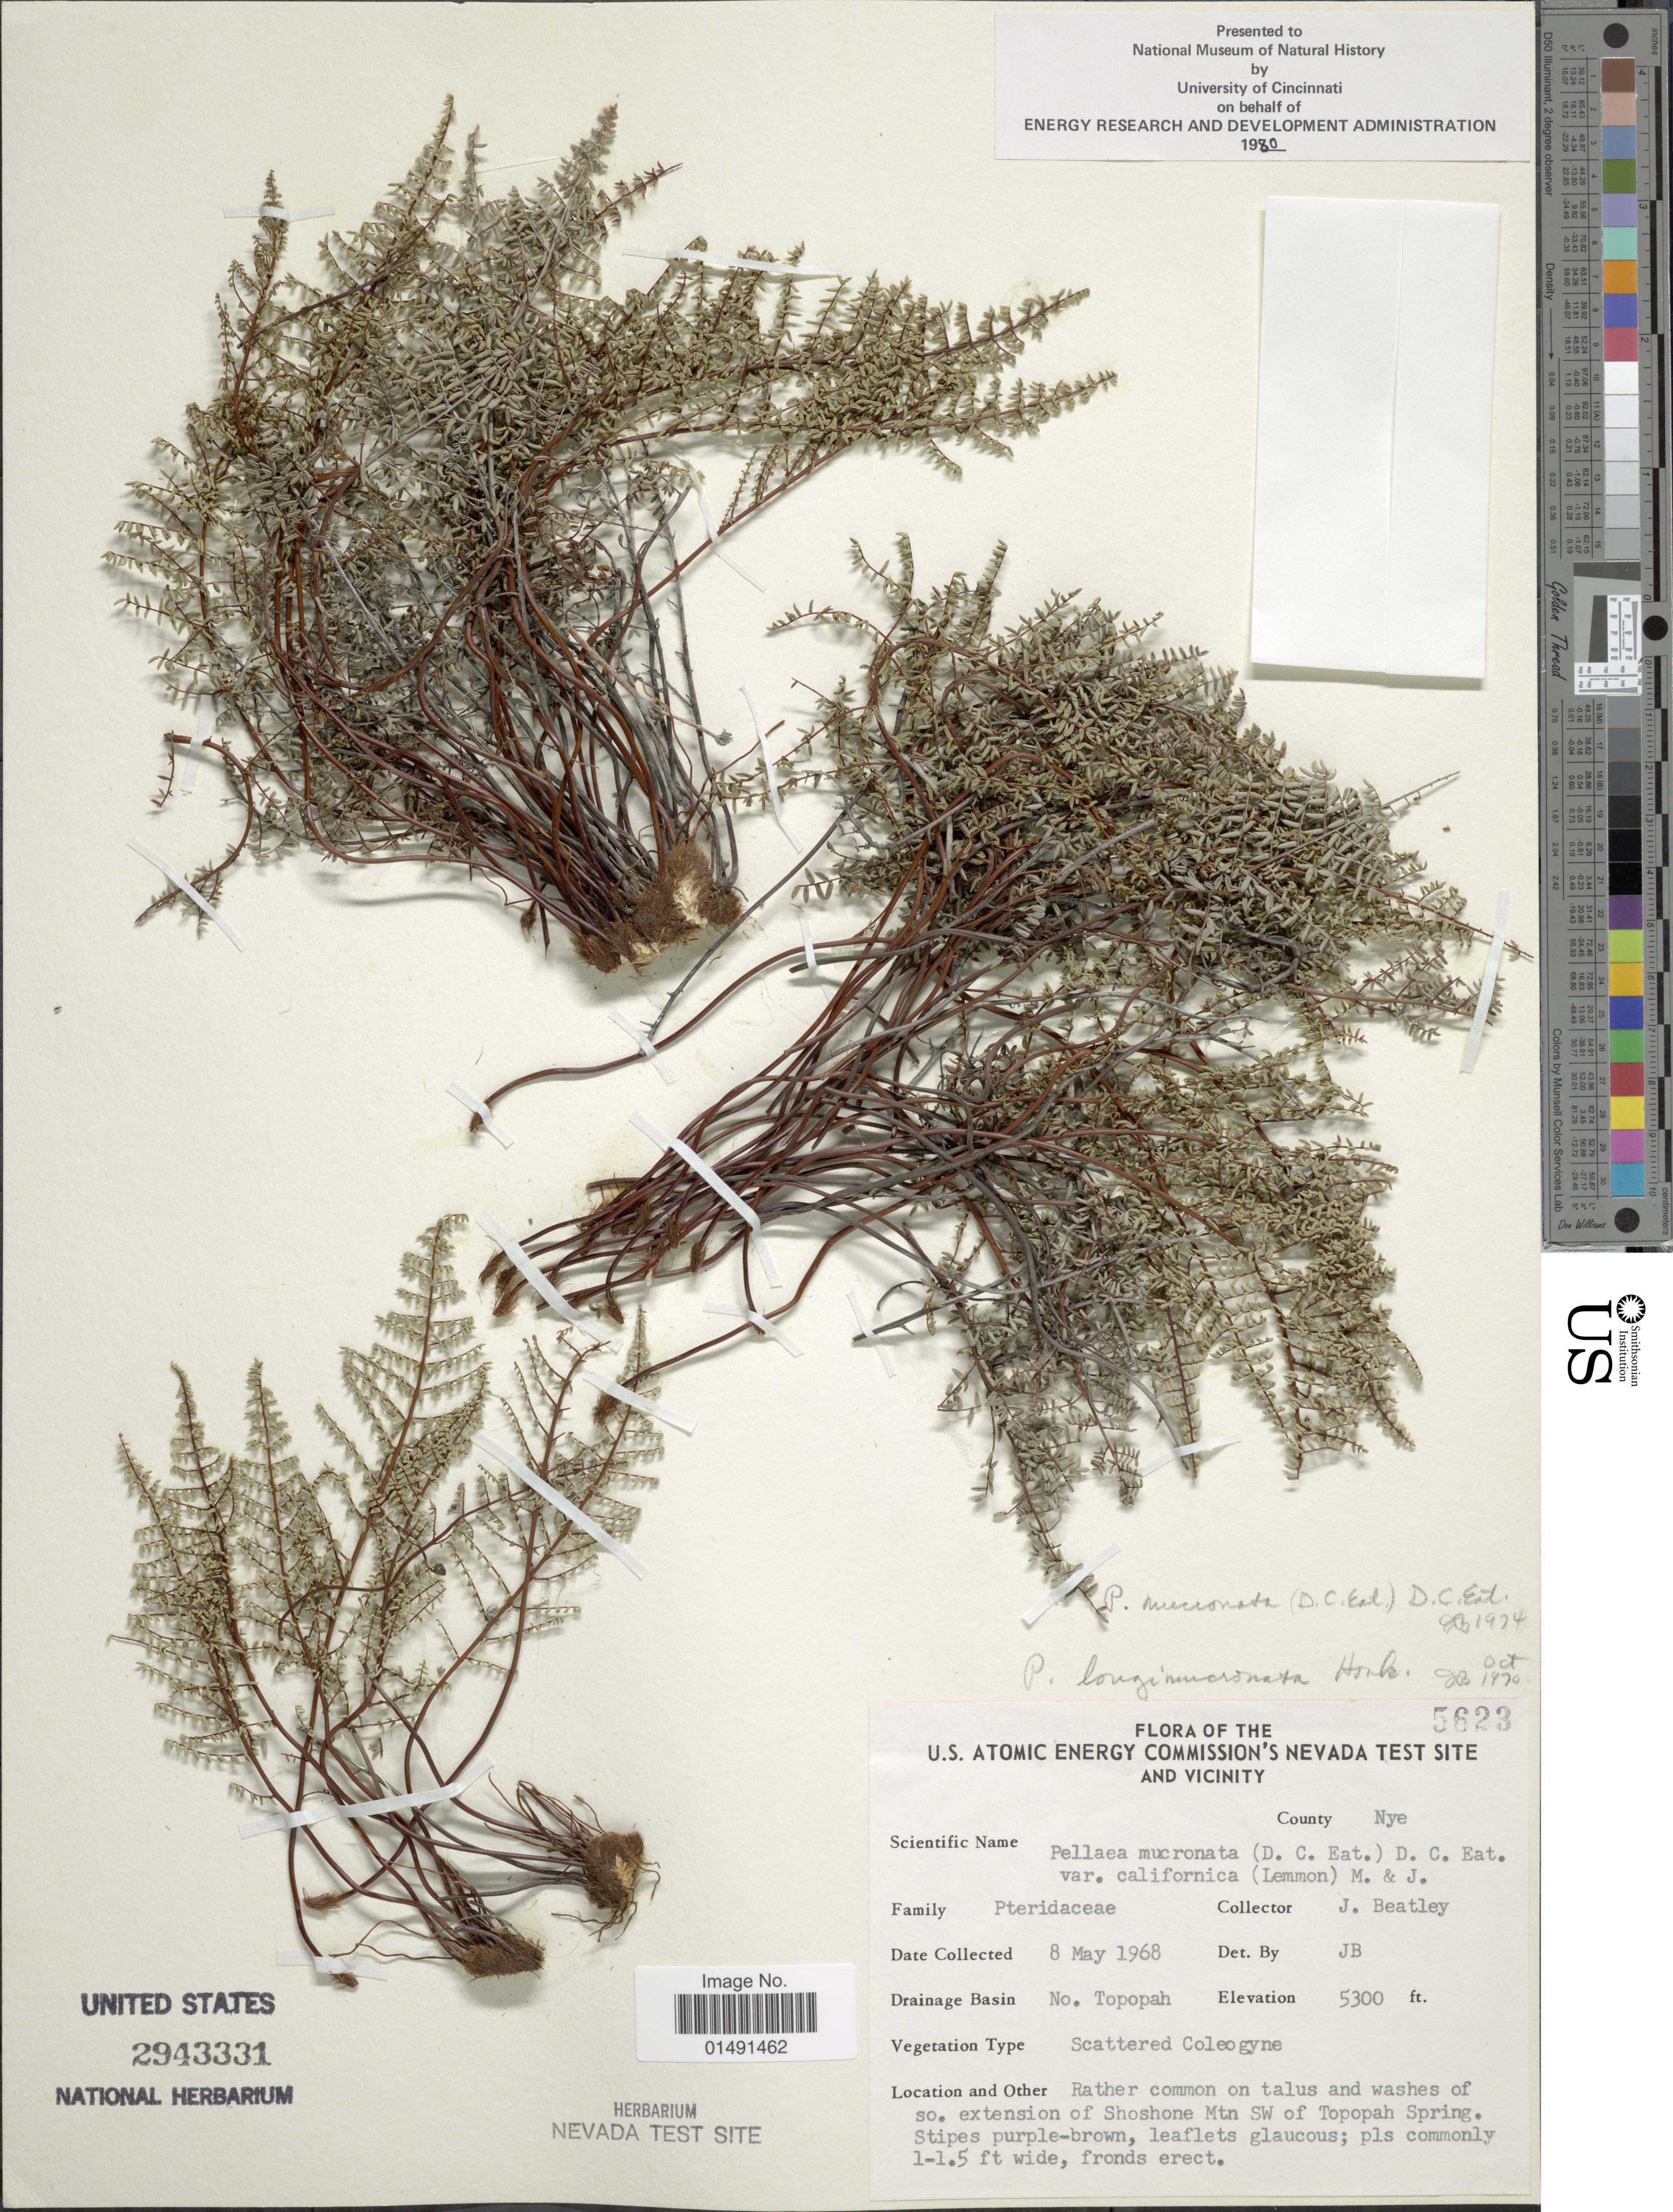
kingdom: Plantae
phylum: Tracheophyta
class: Polypodiopsida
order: Polypodiales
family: Pteridaceae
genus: Pellaea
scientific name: Pellaea mucronata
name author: (D.C. Eaton) D.C. Eaton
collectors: J. C. Beatley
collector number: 5623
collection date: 1968-05-08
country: United States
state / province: Nevada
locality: U.S. Atomic Energy Commission Nevada Test Site and vicinity, Nye, Drainage Basin No. Topopah, Rather common on talus and washes of so. extension of Shoshone Mtn SW of Topopah Spring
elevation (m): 1615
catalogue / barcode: US 2943331